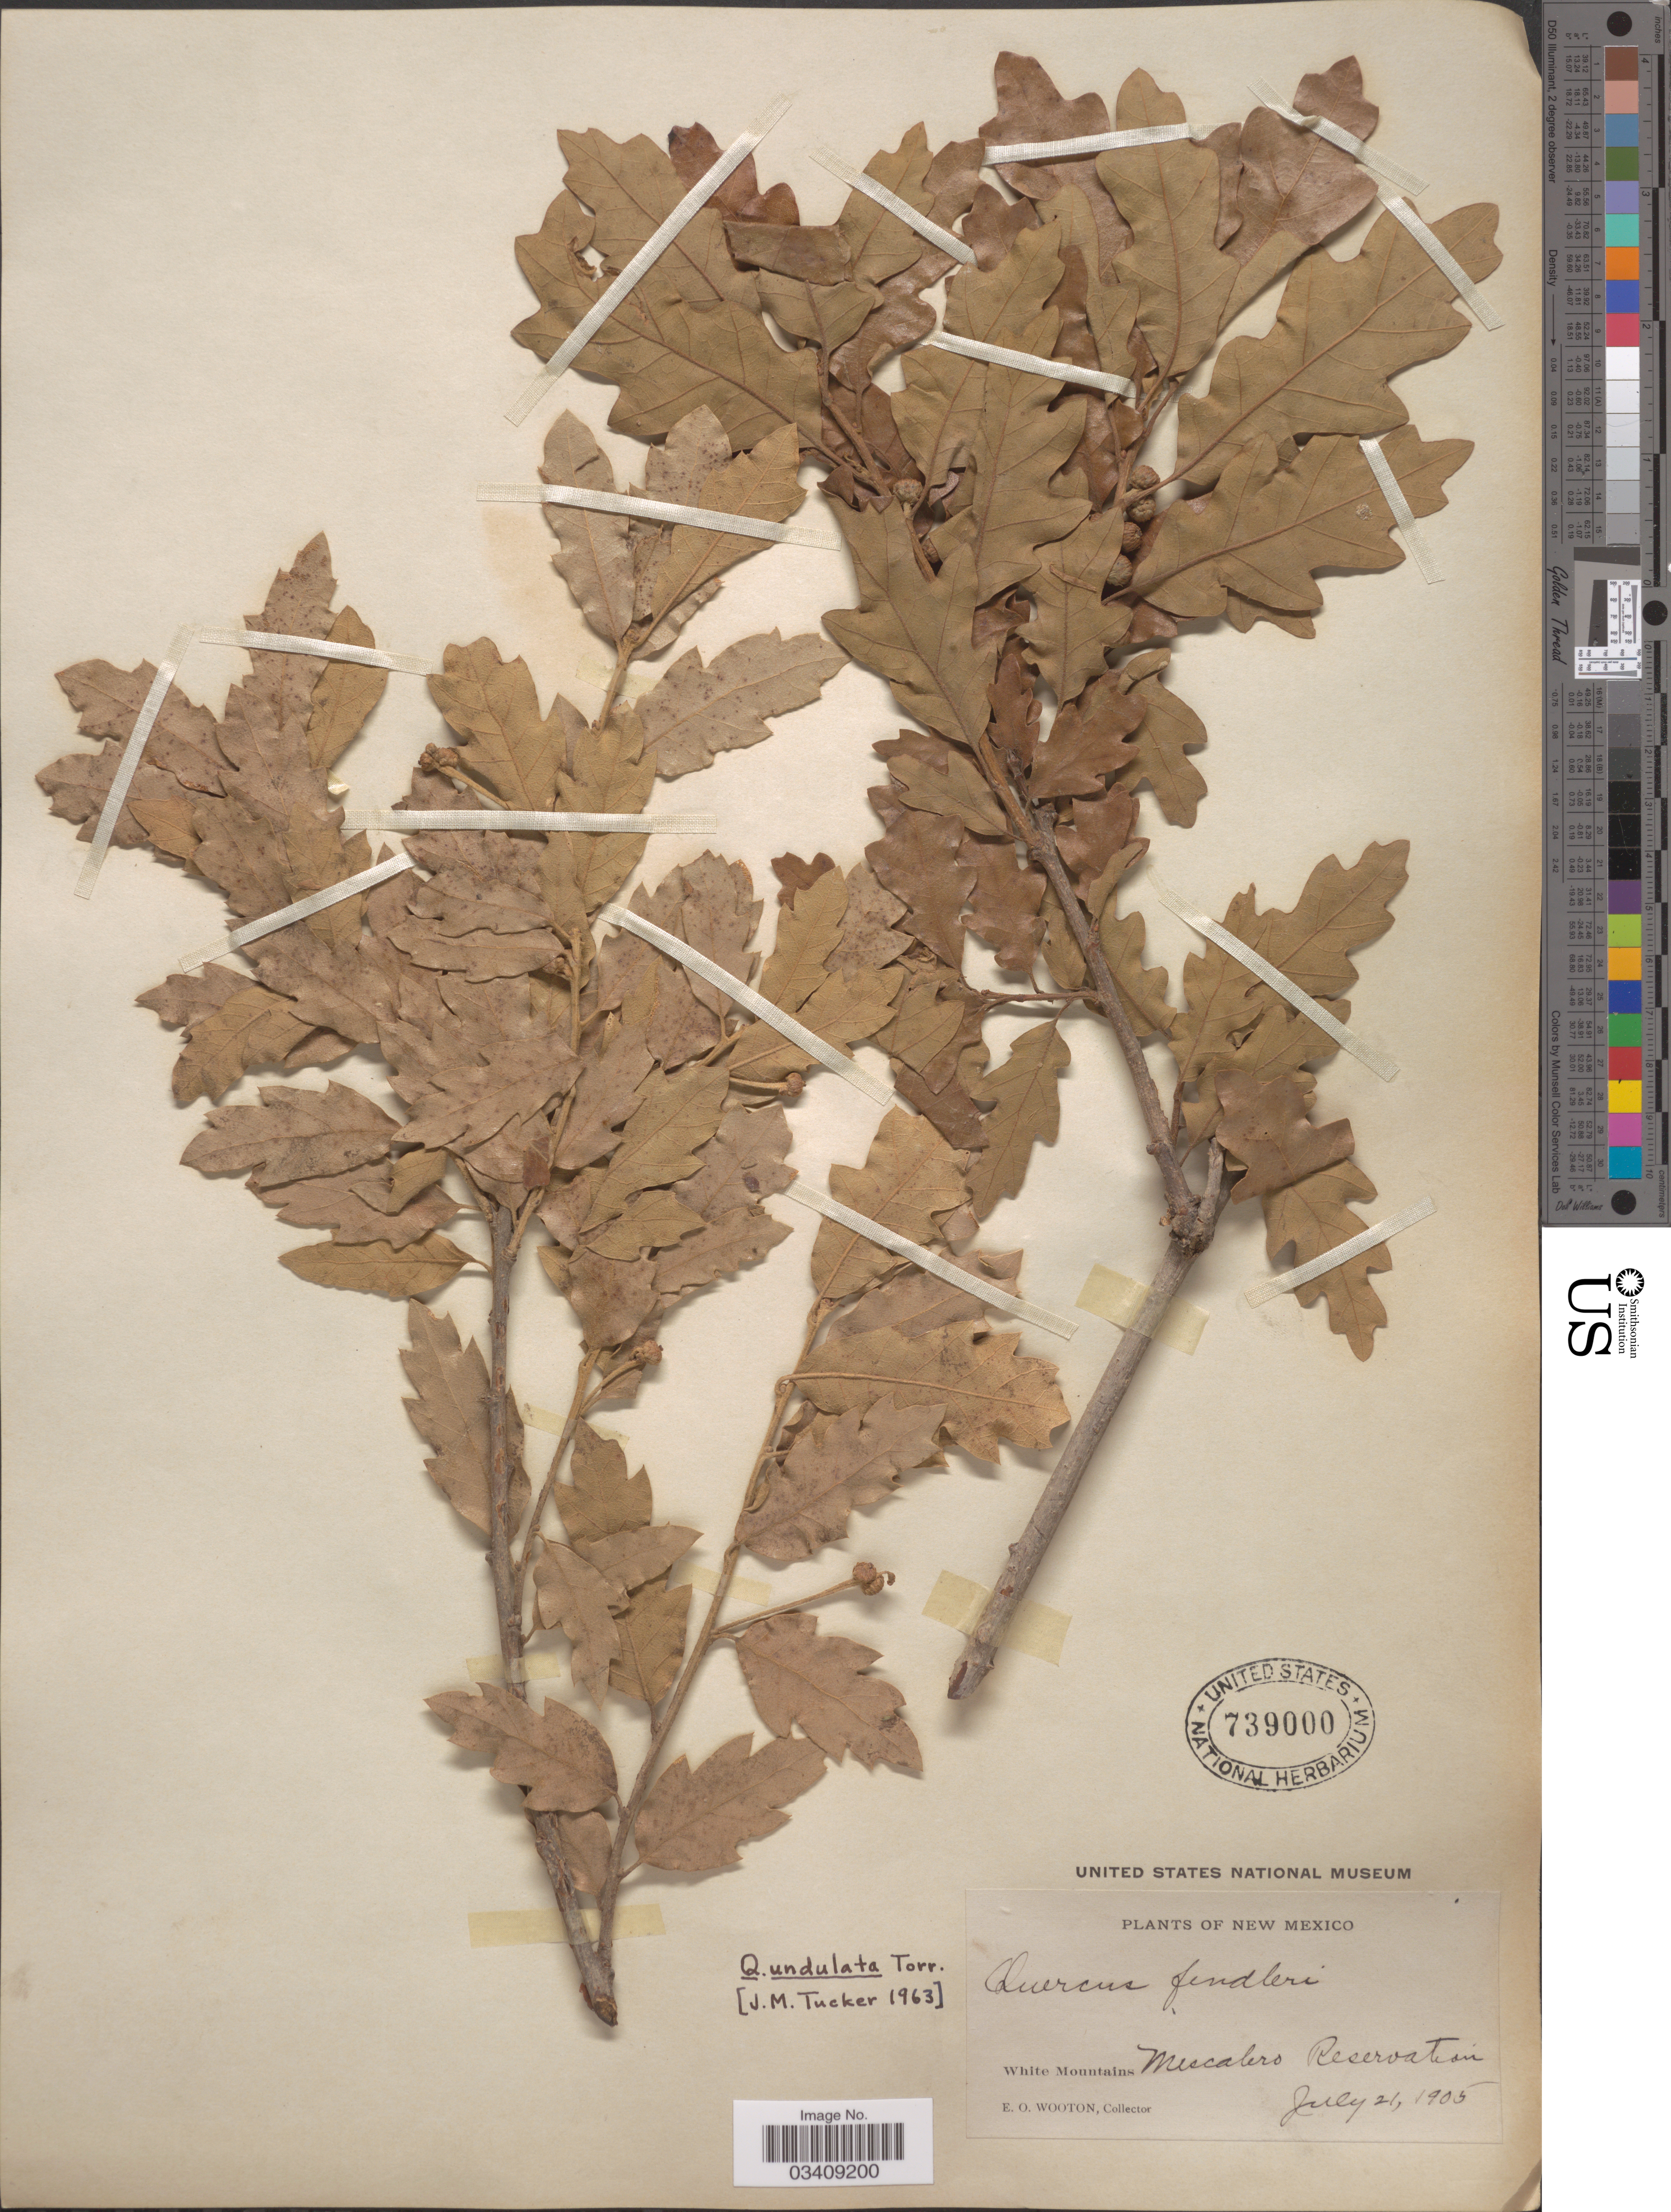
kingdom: Plantae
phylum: Tracheophyta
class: Magnoliopsida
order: Fagales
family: Fagaceae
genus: Quercus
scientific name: Quercus undulata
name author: Torr.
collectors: E. O. Wooton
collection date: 1905-07-21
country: United States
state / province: New Mexico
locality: White Mountains. Mescalero Reservation.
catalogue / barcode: US 739000